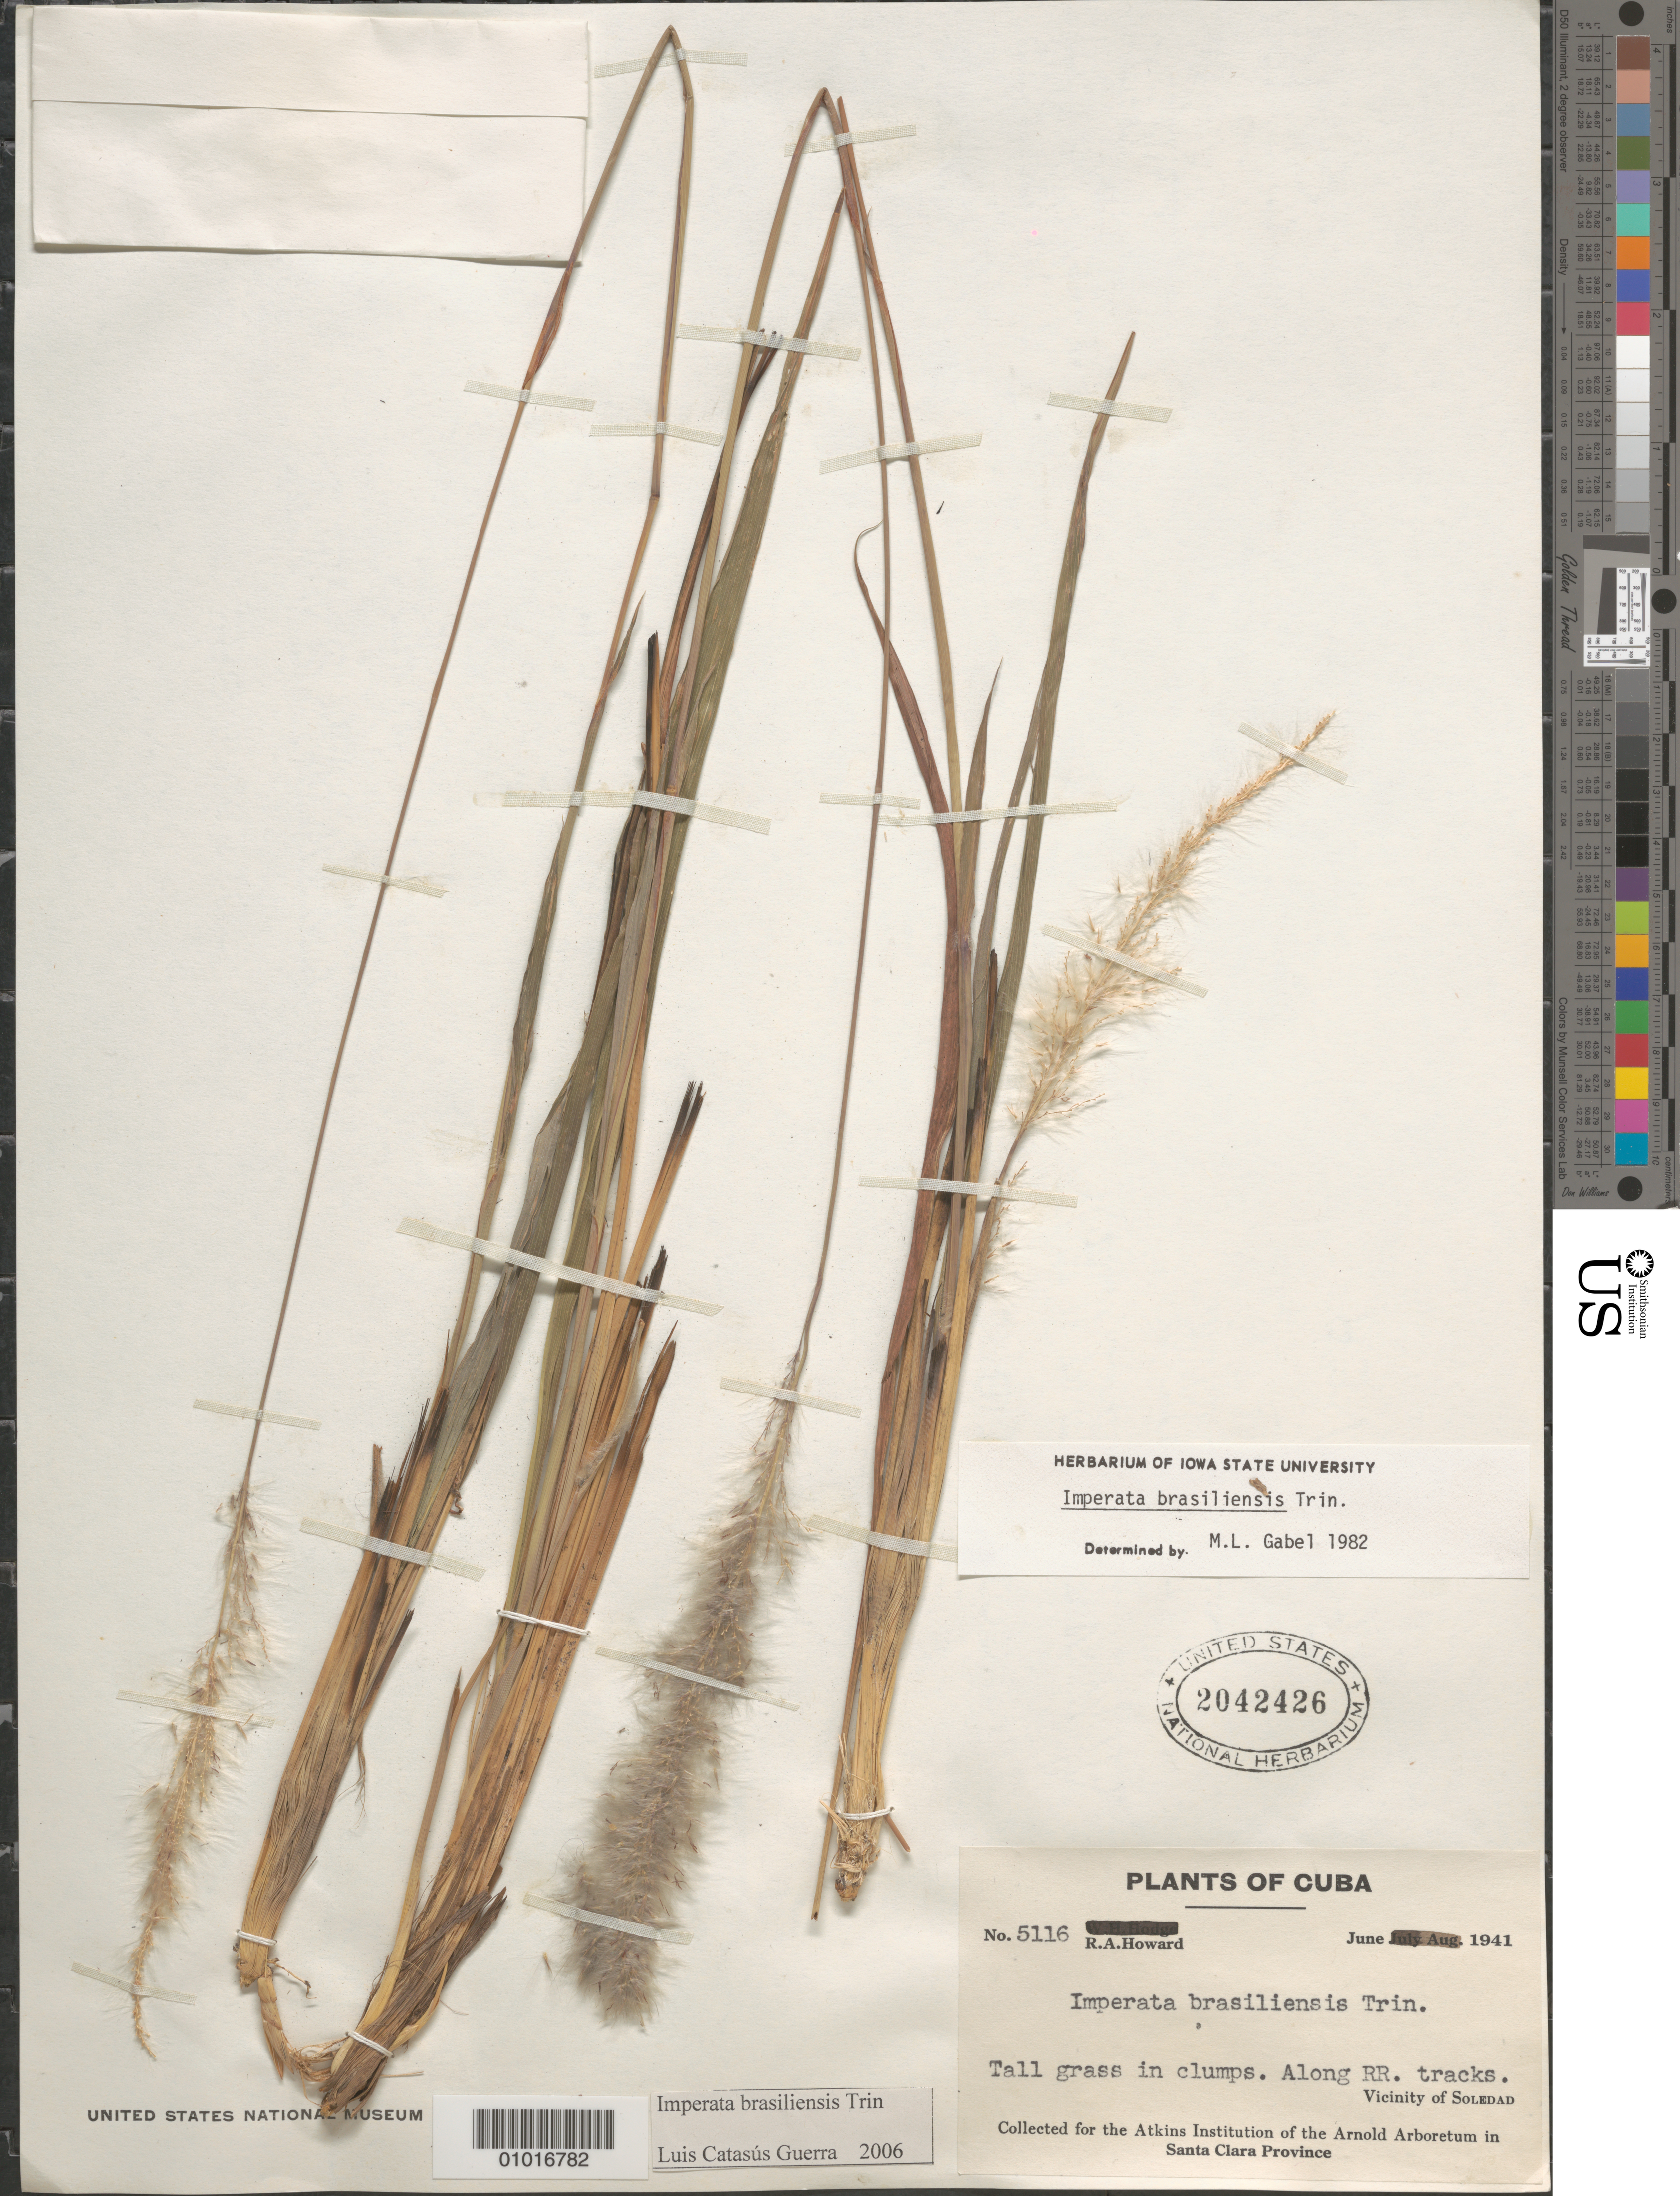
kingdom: Plantae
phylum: Tracheophyta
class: Liliopsida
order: Poales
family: Poaceae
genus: Imperata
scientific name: Imperata brasiliensis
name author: Trin.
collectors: R. A. Howard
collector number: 5116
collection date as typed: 01 Jun 1941 to 30 Jun 1941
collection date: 1941-06-01/1941-06-30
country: Cuba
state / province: Cienfuegos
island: Cuba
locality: Vicinity of Soledad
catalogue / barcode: US 2042426